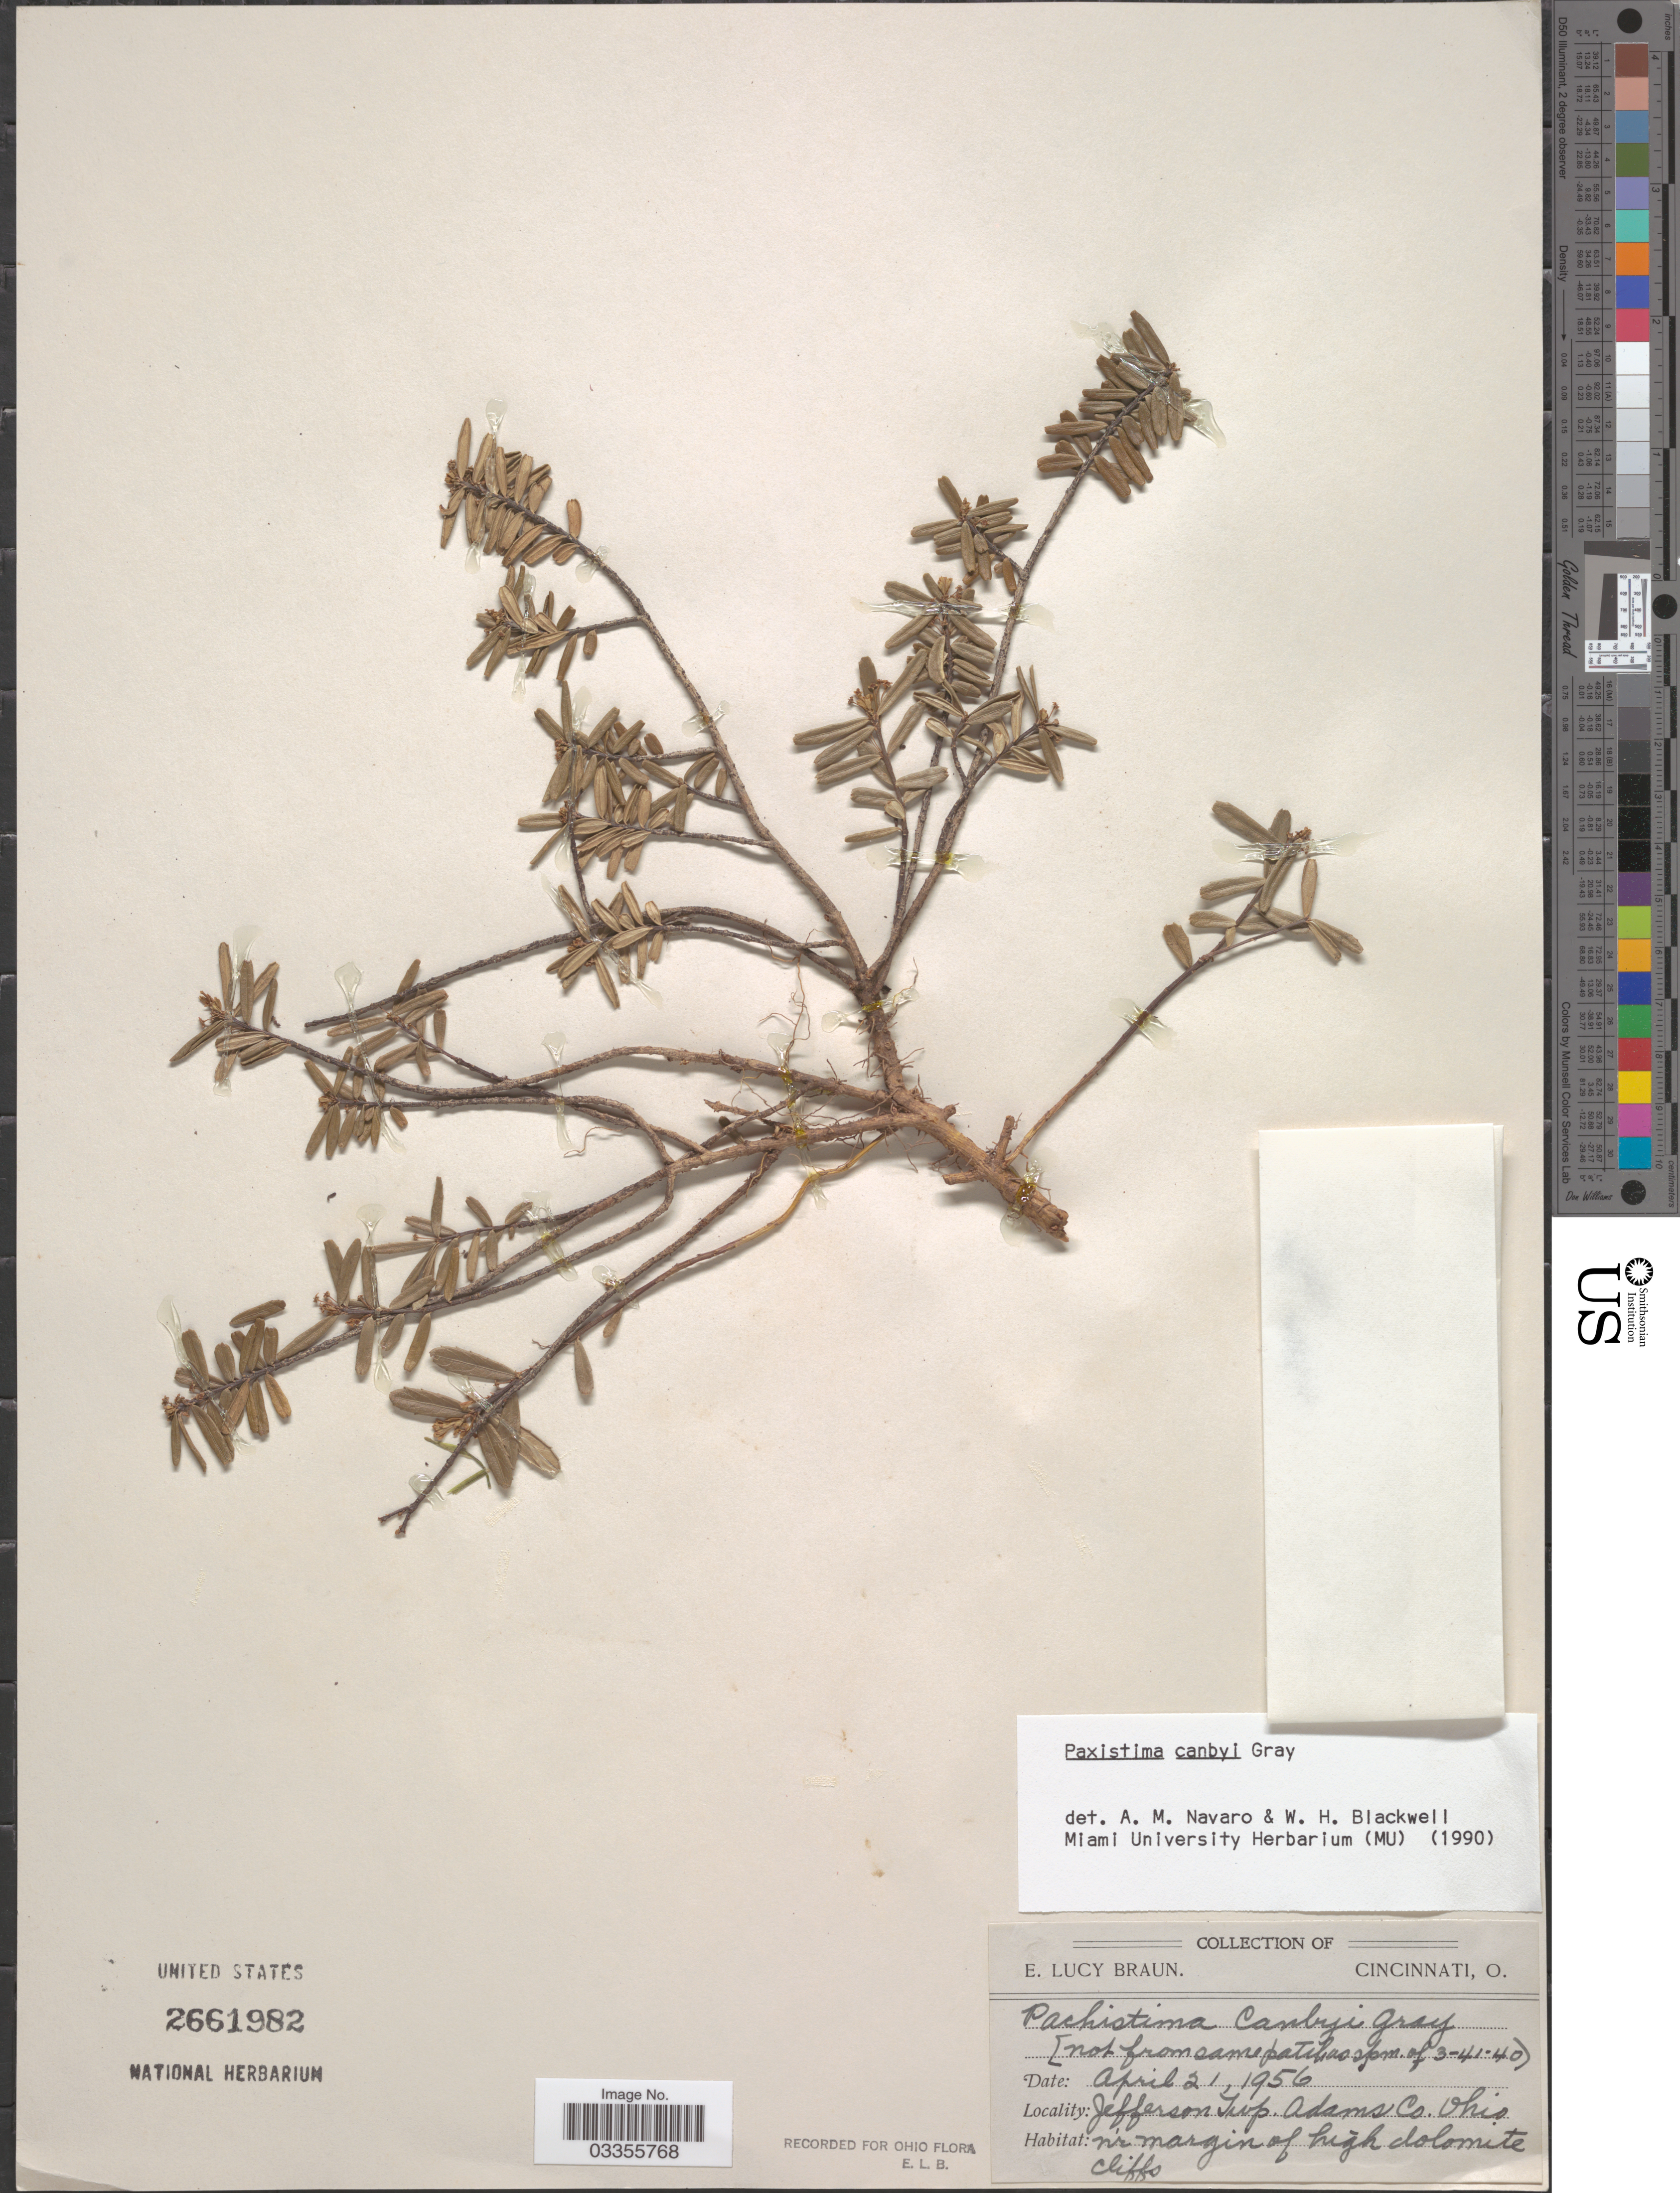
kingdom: Plantae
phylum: Tracheophyta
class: Magnoliopsida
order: Celastrales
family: Celastraceae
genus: Paxistima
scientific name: Paxistima canbyi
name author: A. Gray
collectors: E. L. Braun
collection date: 1956-04-21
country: United States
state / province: Ohio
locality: Jefferson Twp. Adams Co.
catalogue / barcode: US 2661982